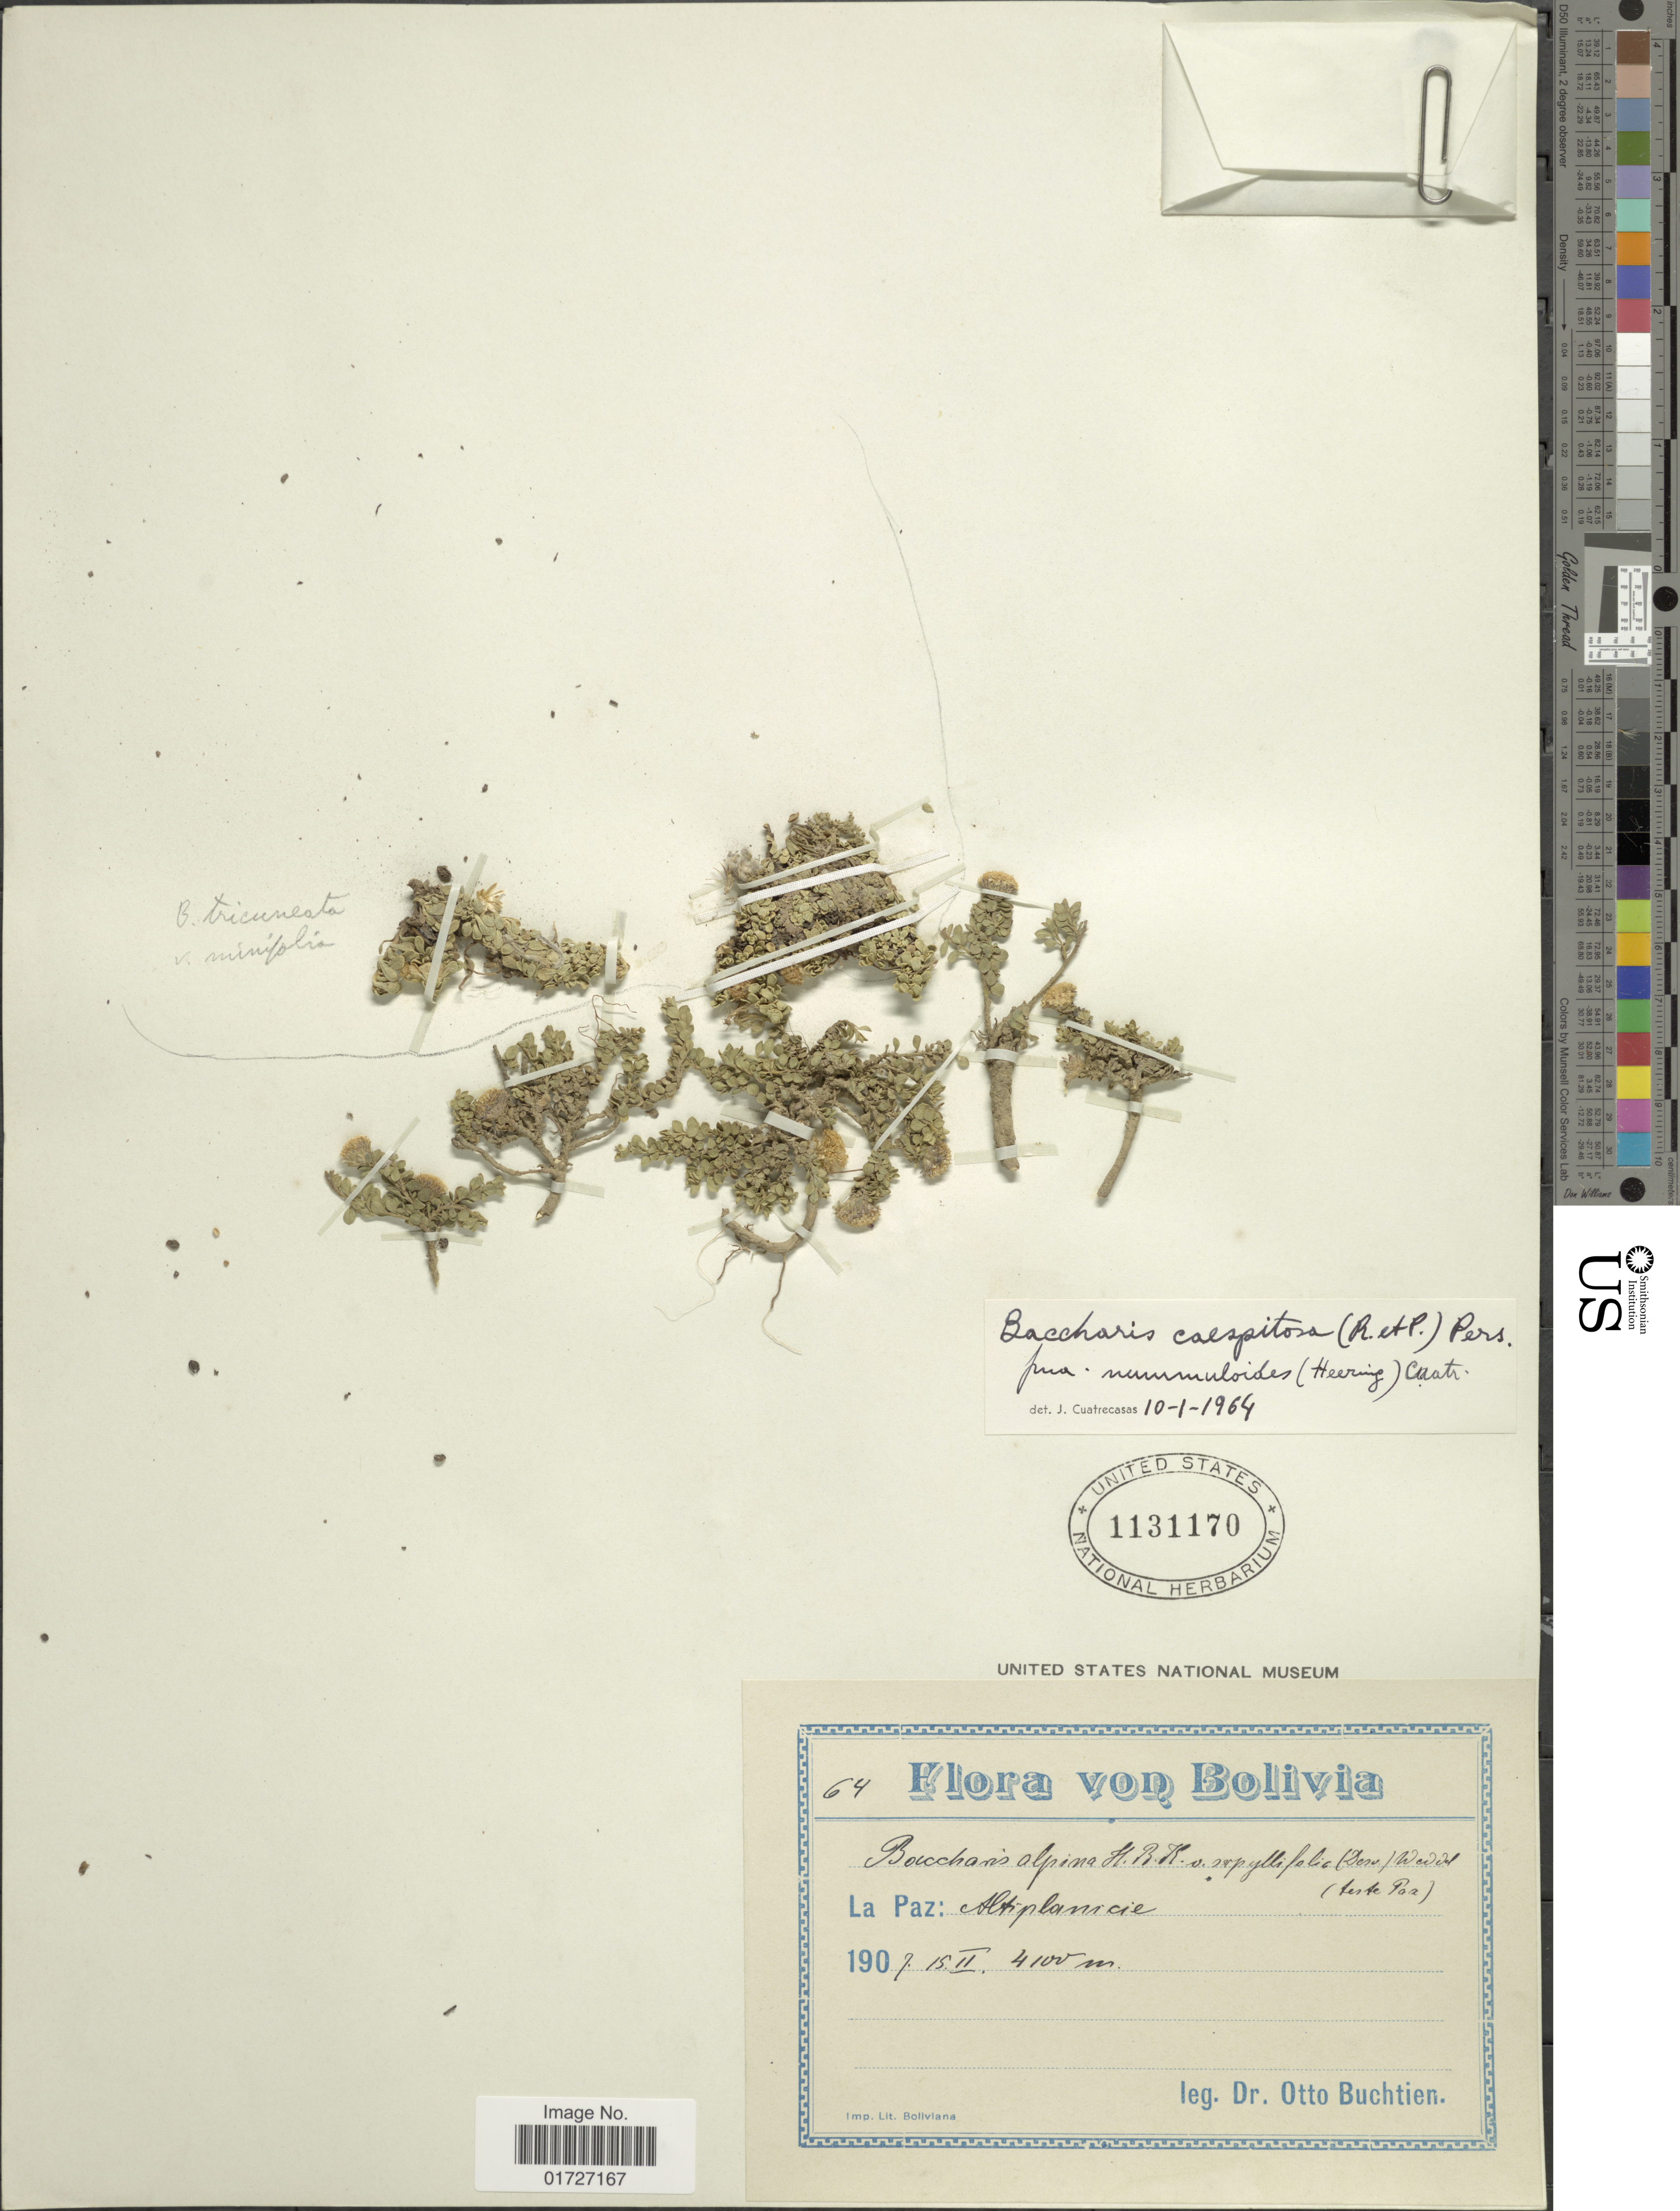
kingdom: Plantae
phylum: Tracheophyta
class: Magnoliopsida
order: Asterales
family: Asteraceae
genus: Baccharis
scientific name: Baccharis caespitosa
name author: (Ruiz & Pav.) Pers.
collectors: O. Buchtien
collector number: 64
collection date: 1907-02-15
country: Bolivia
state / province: La Paz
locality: Altiplanicie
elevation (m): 4100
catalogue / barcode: US 1131170